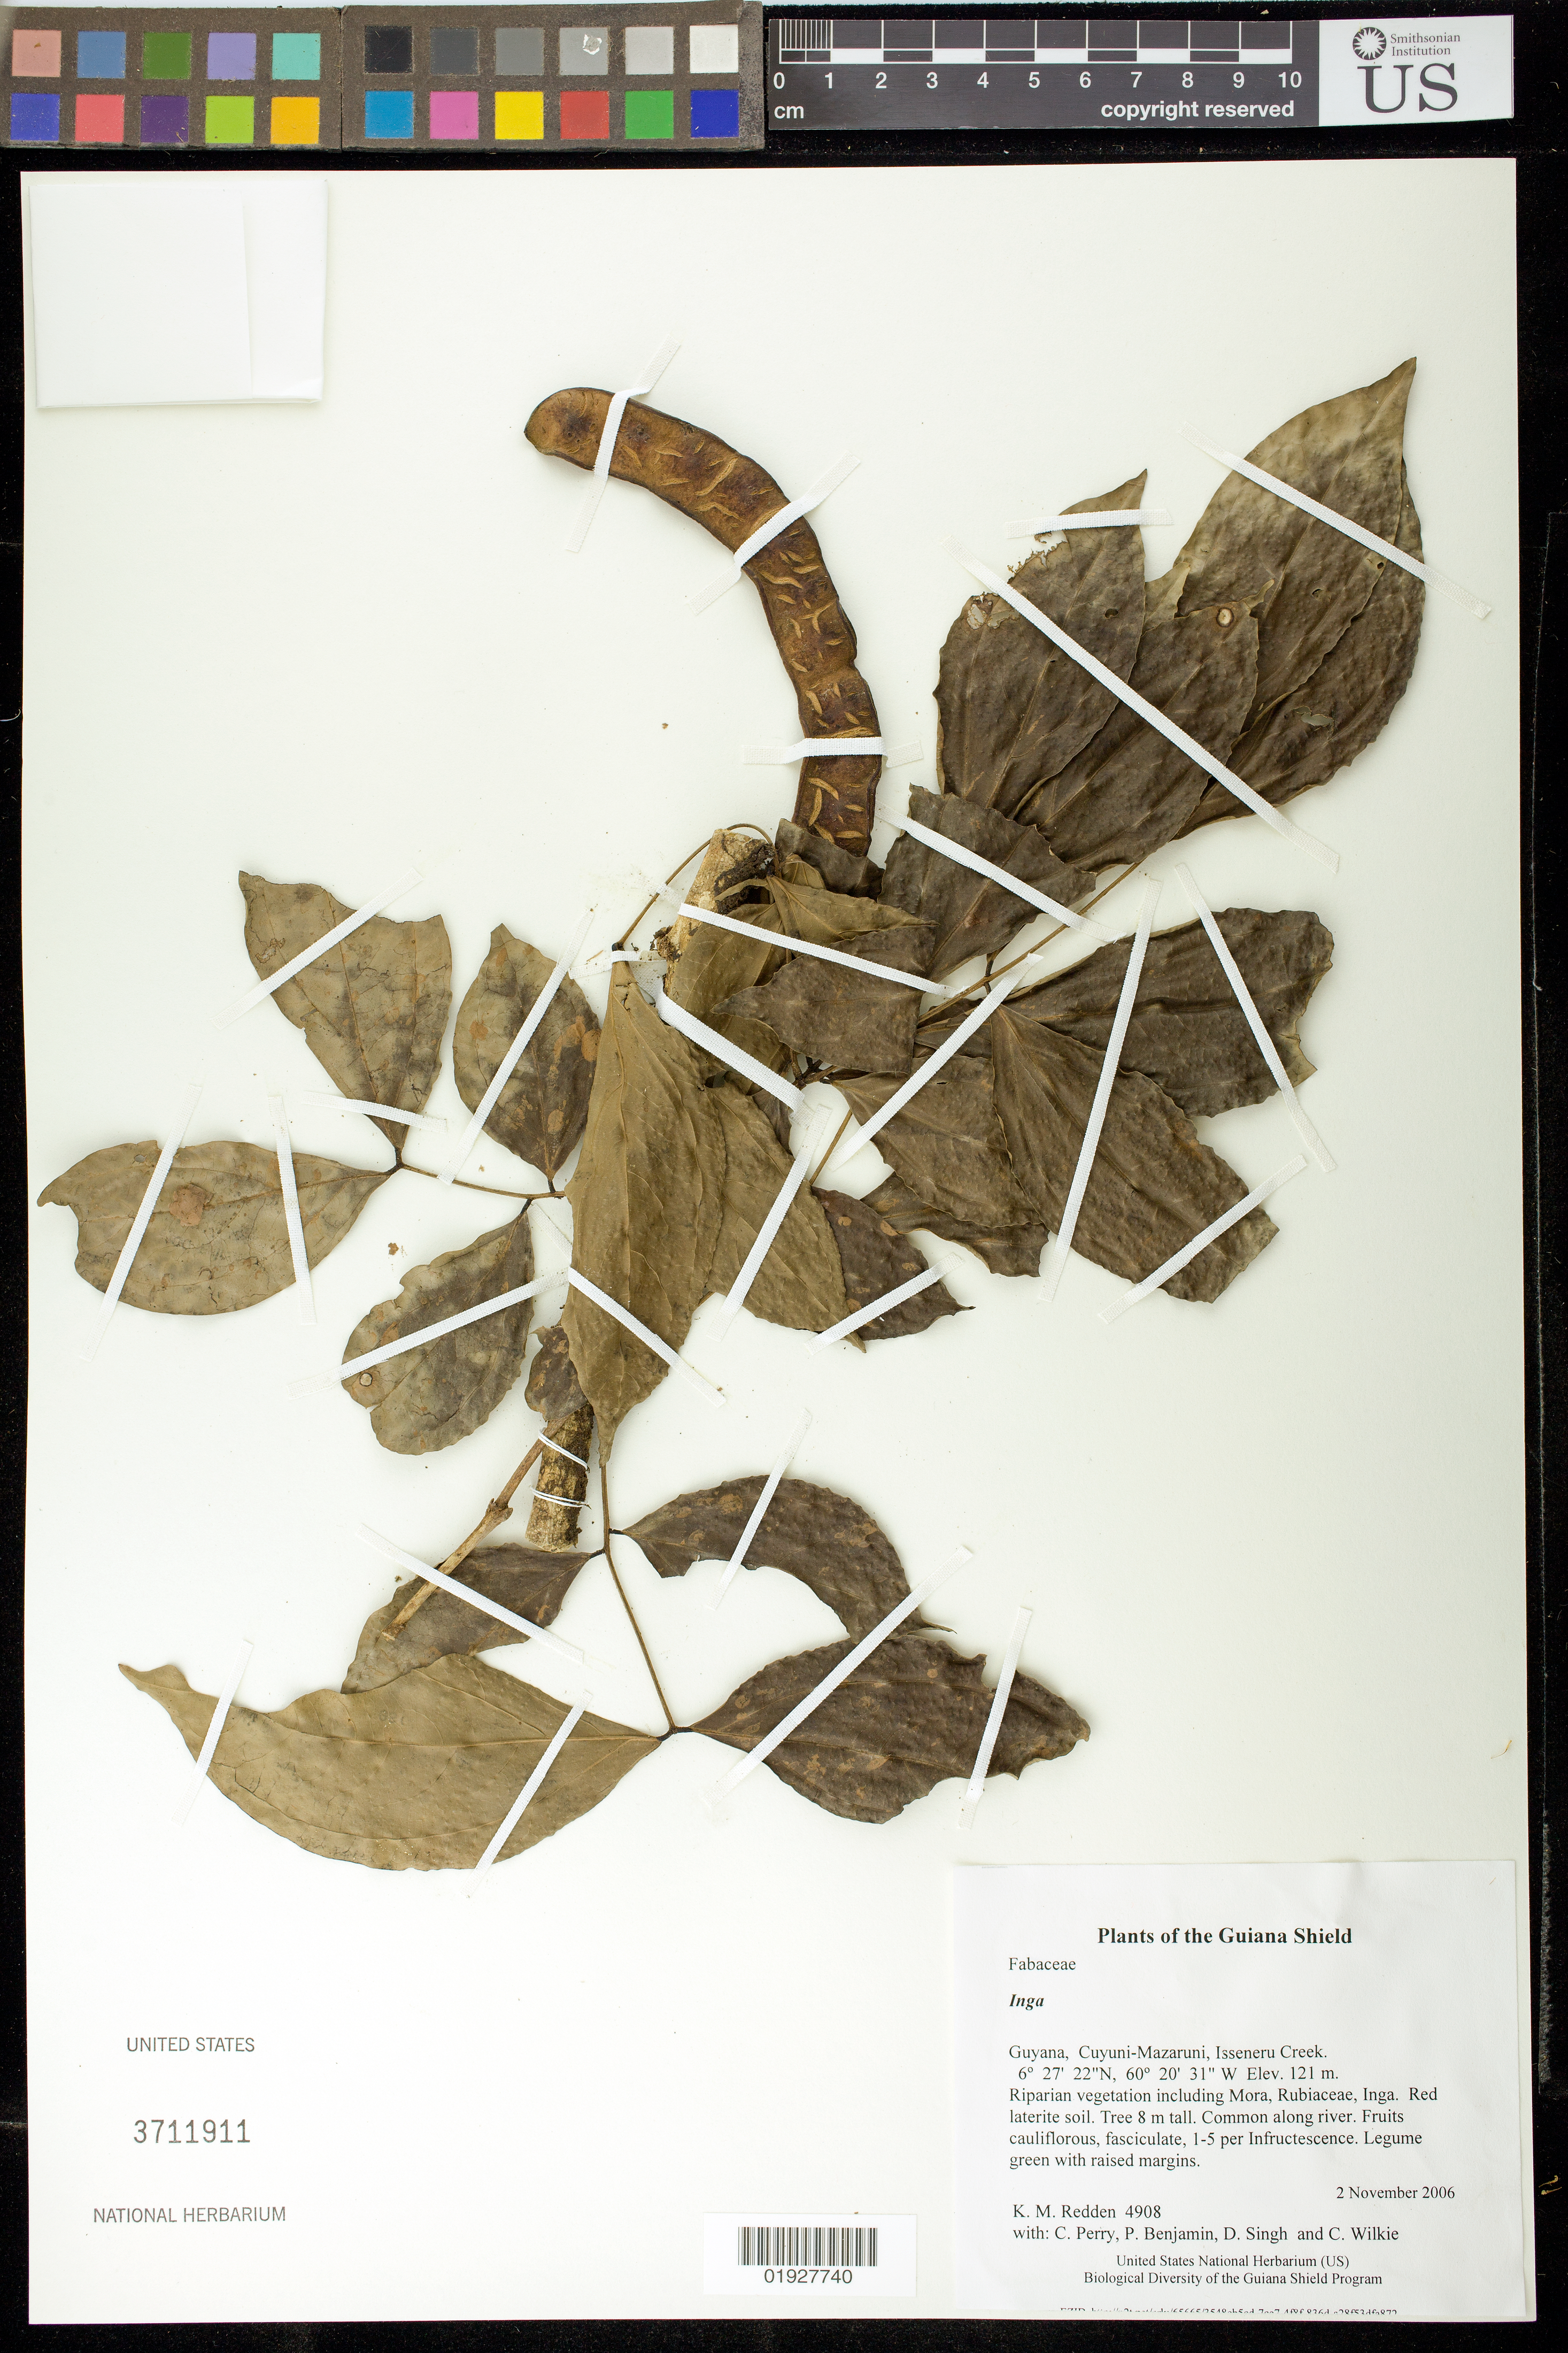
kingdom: Plantae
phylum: Tracheophyta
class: Magnoliopsida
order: Fabales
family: Fabaceae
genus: Inga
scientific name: Inga sp.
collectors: K. M. Redden, C. Perry, P. Benjamin, D. Singh & C. Wilkie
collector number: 4908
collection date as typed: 2 November 2006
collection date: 2006-11-02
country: Guyana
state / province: Cuyuni-Mazaruni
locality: Isseneru Creek.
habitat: Riparian vegetation including Mora, Rubiaceae, Inga. Red laterite soil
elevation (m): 121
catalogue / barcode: US 3711911